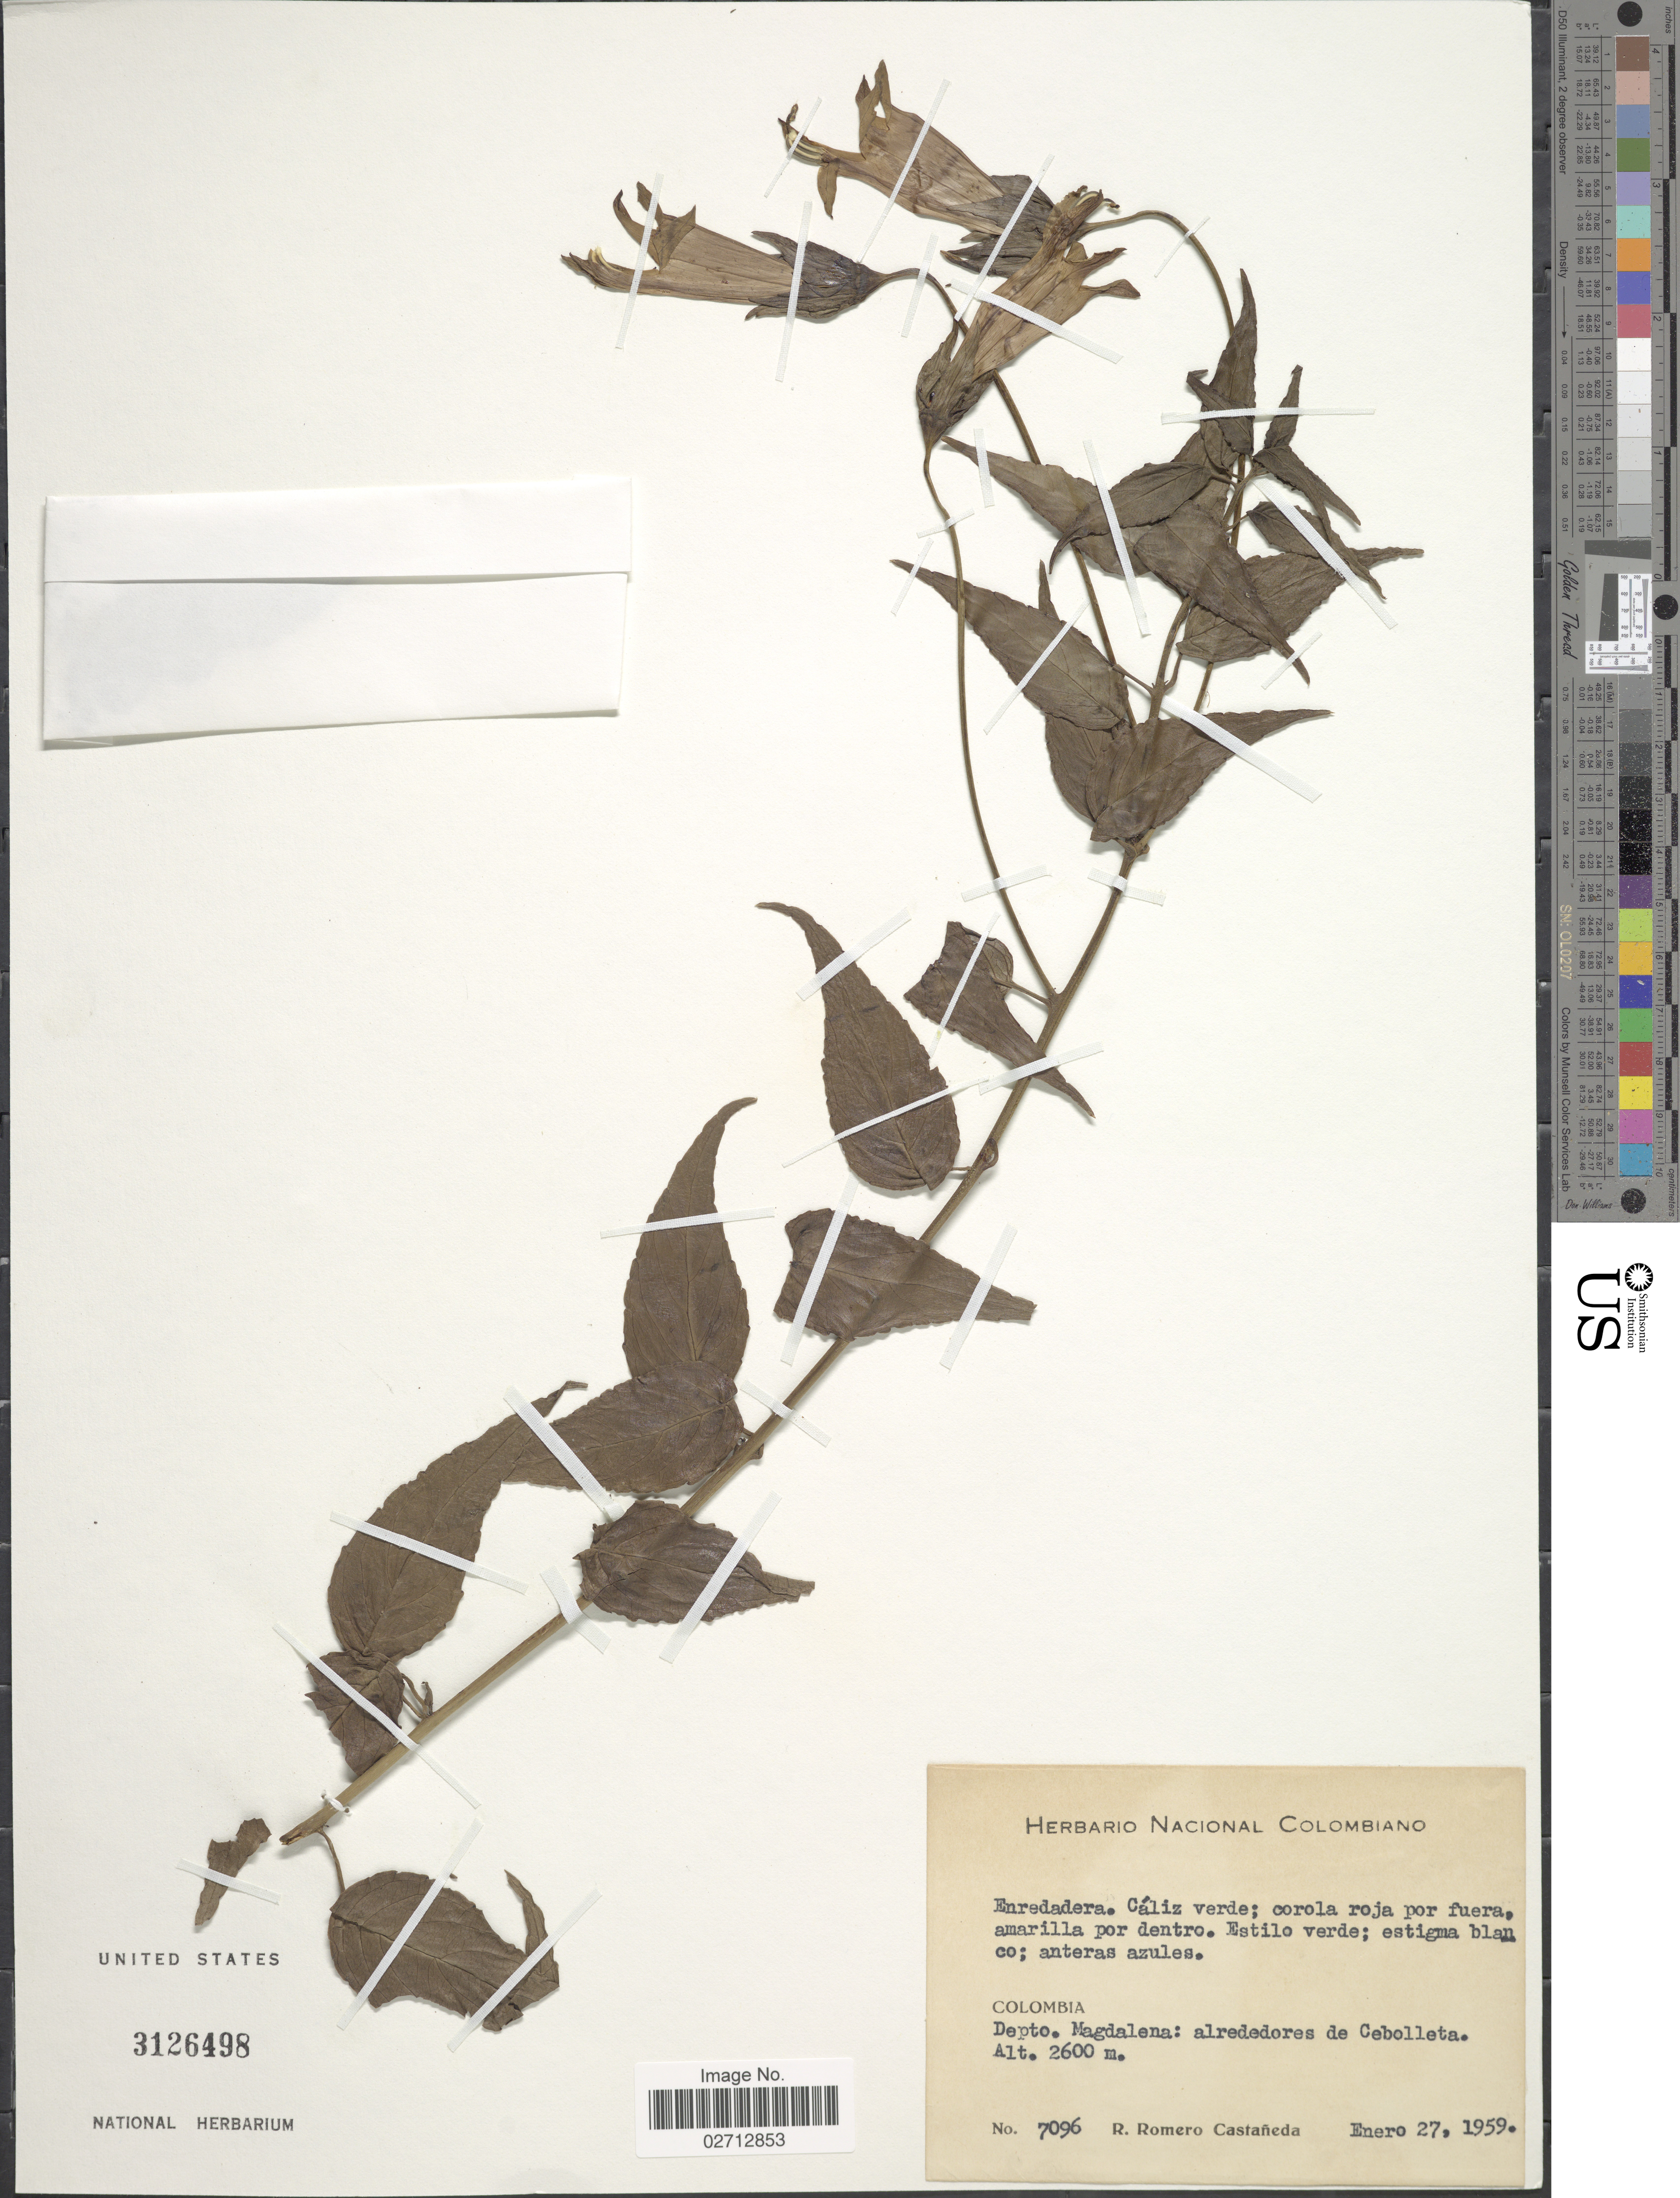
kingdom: Plantae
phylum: Tracheophyta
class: Magnoliopsida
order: Asterales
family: Campanulaceae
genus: Centropogon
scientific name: Centropogon sp.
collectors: R. Romero Castañeda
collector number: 7096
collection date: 1959-01-27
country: Colombia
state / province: Magdalena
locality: Alrededores de Cebolleta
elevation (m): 2600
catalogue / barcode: US 3126498